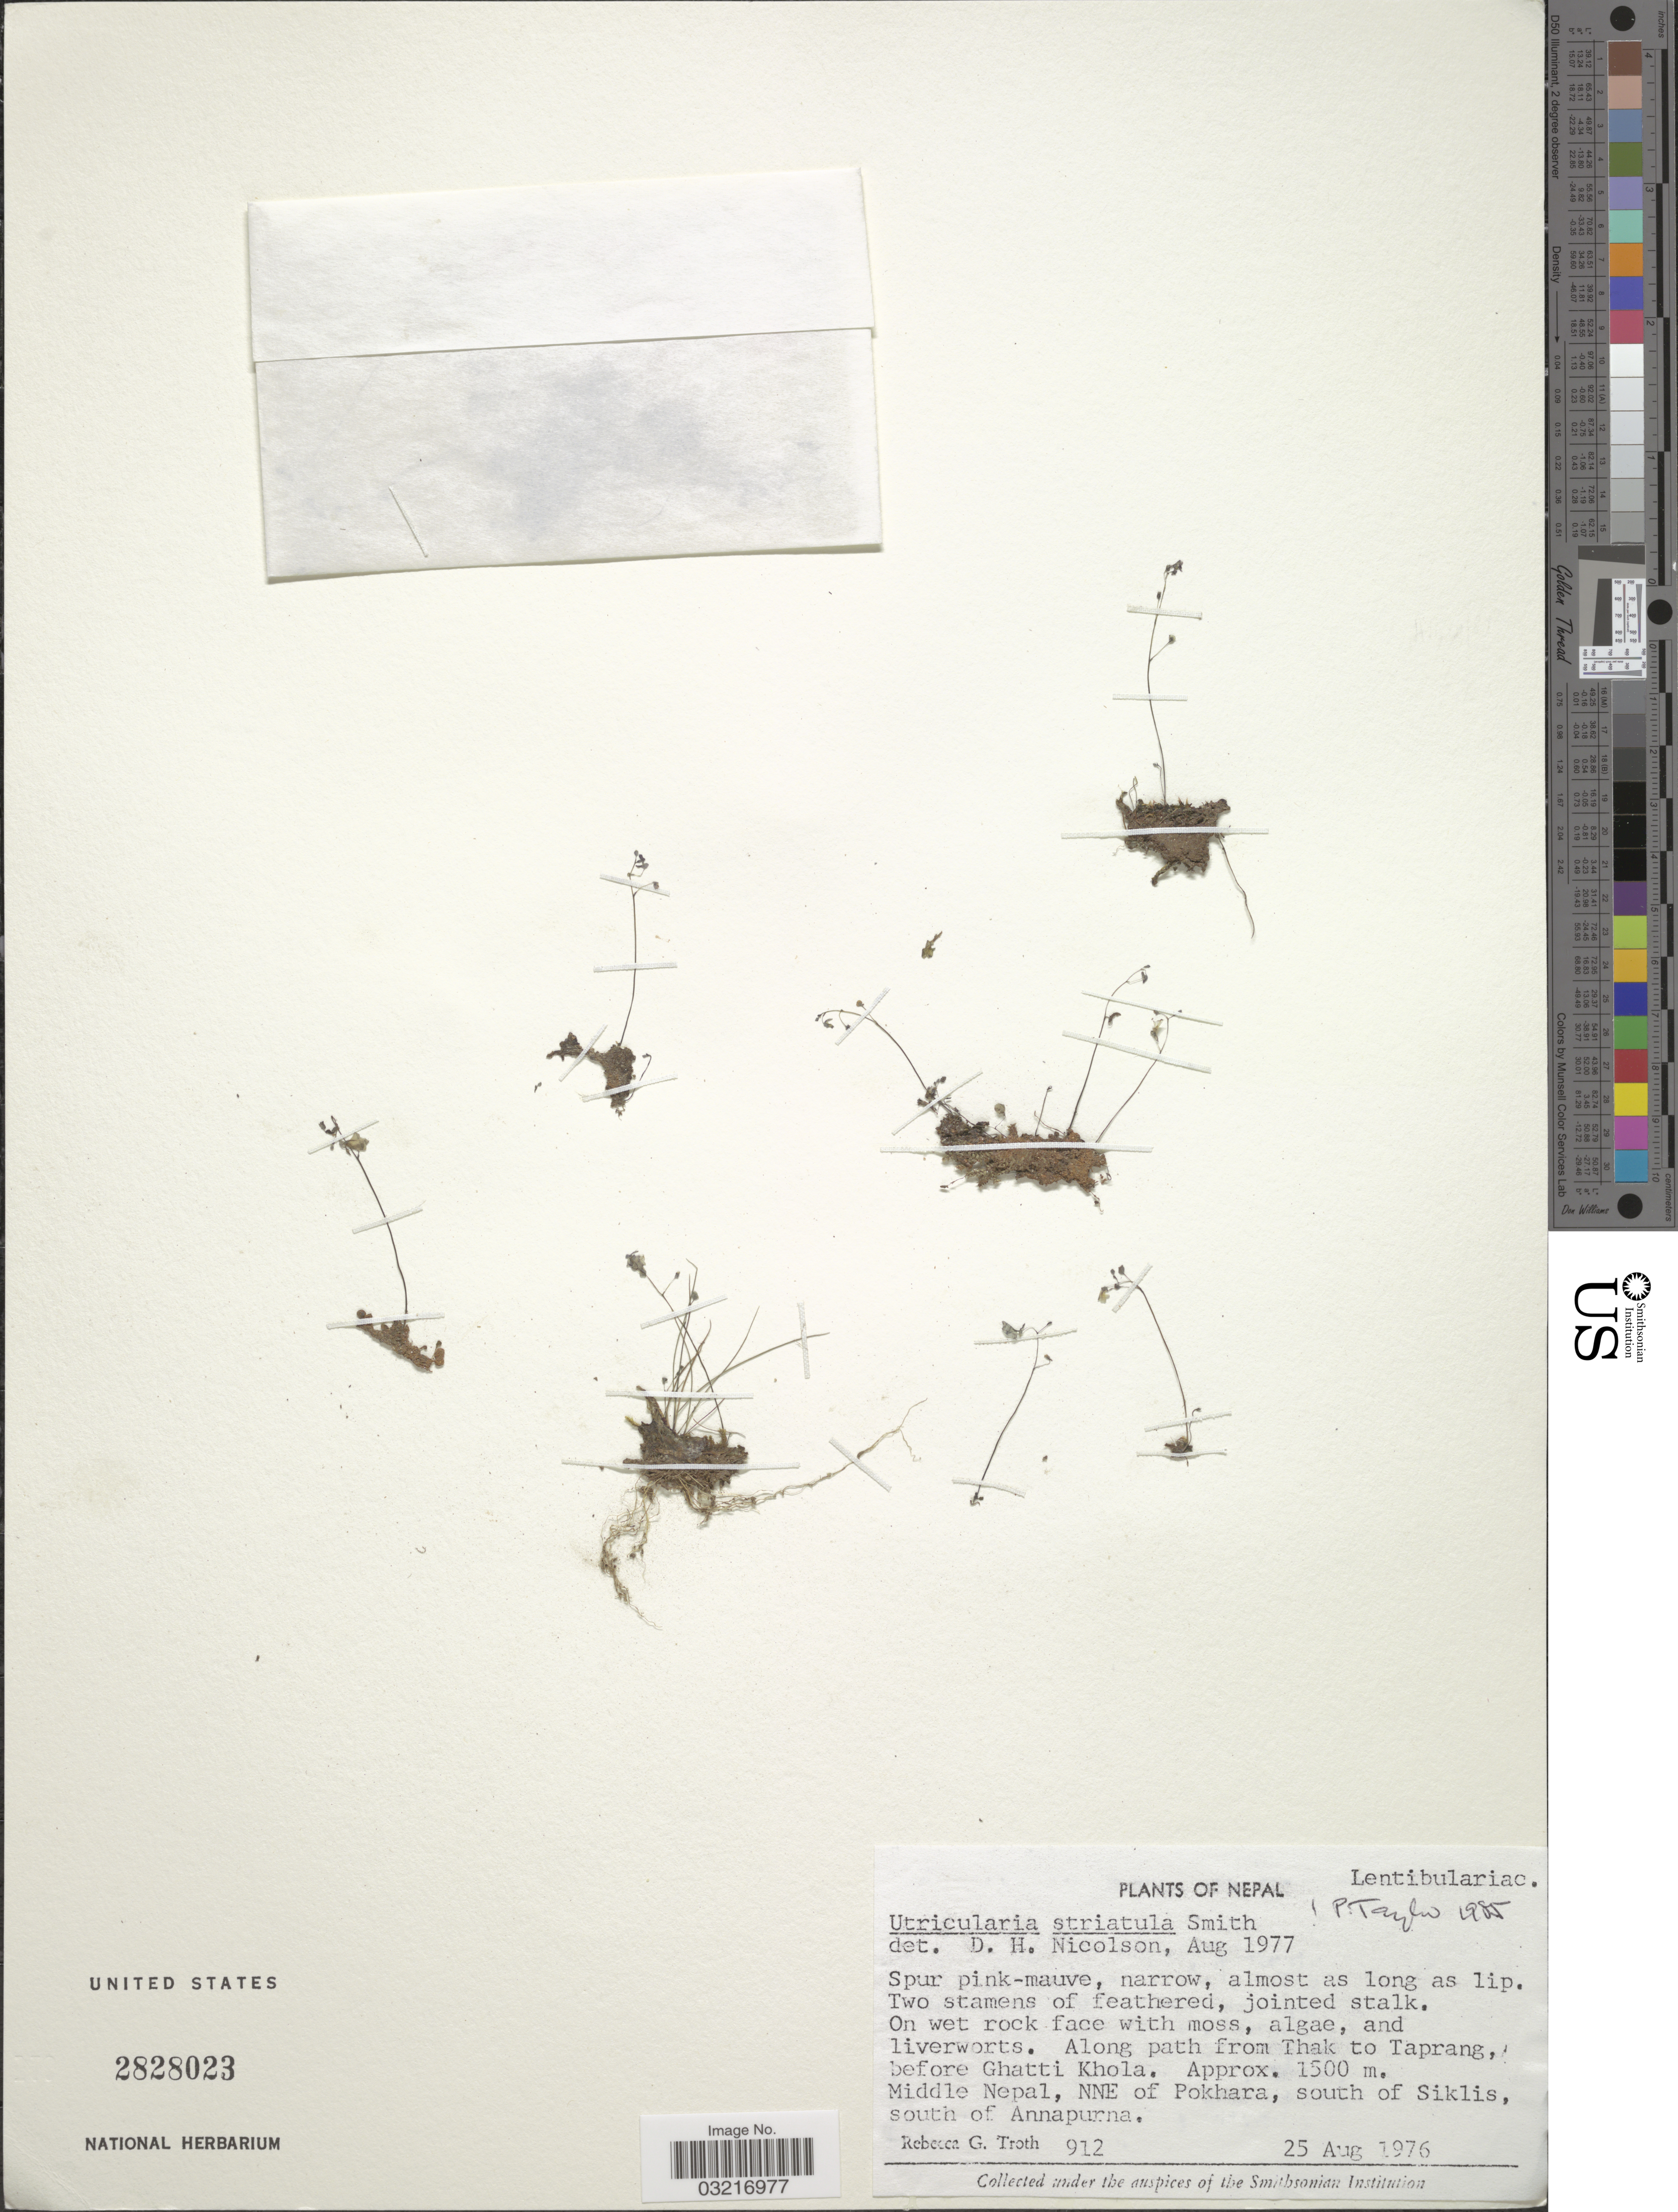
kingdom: Plantae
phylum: Tracheophyta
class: Magnoliopsida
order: Lamiales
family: Lentibulariaceae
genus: Utricularia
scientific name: Utricularia striatula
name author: Sm.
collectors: R. Troth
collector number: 912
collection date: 1976-08-25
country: Nepal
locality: Along path from Thak to Taprang, before Ghatti Khola. Middle Nepal, NNE of Pokhara, south of Siklis, south of Annapurna.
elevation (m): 1500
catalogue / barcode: US 2828023